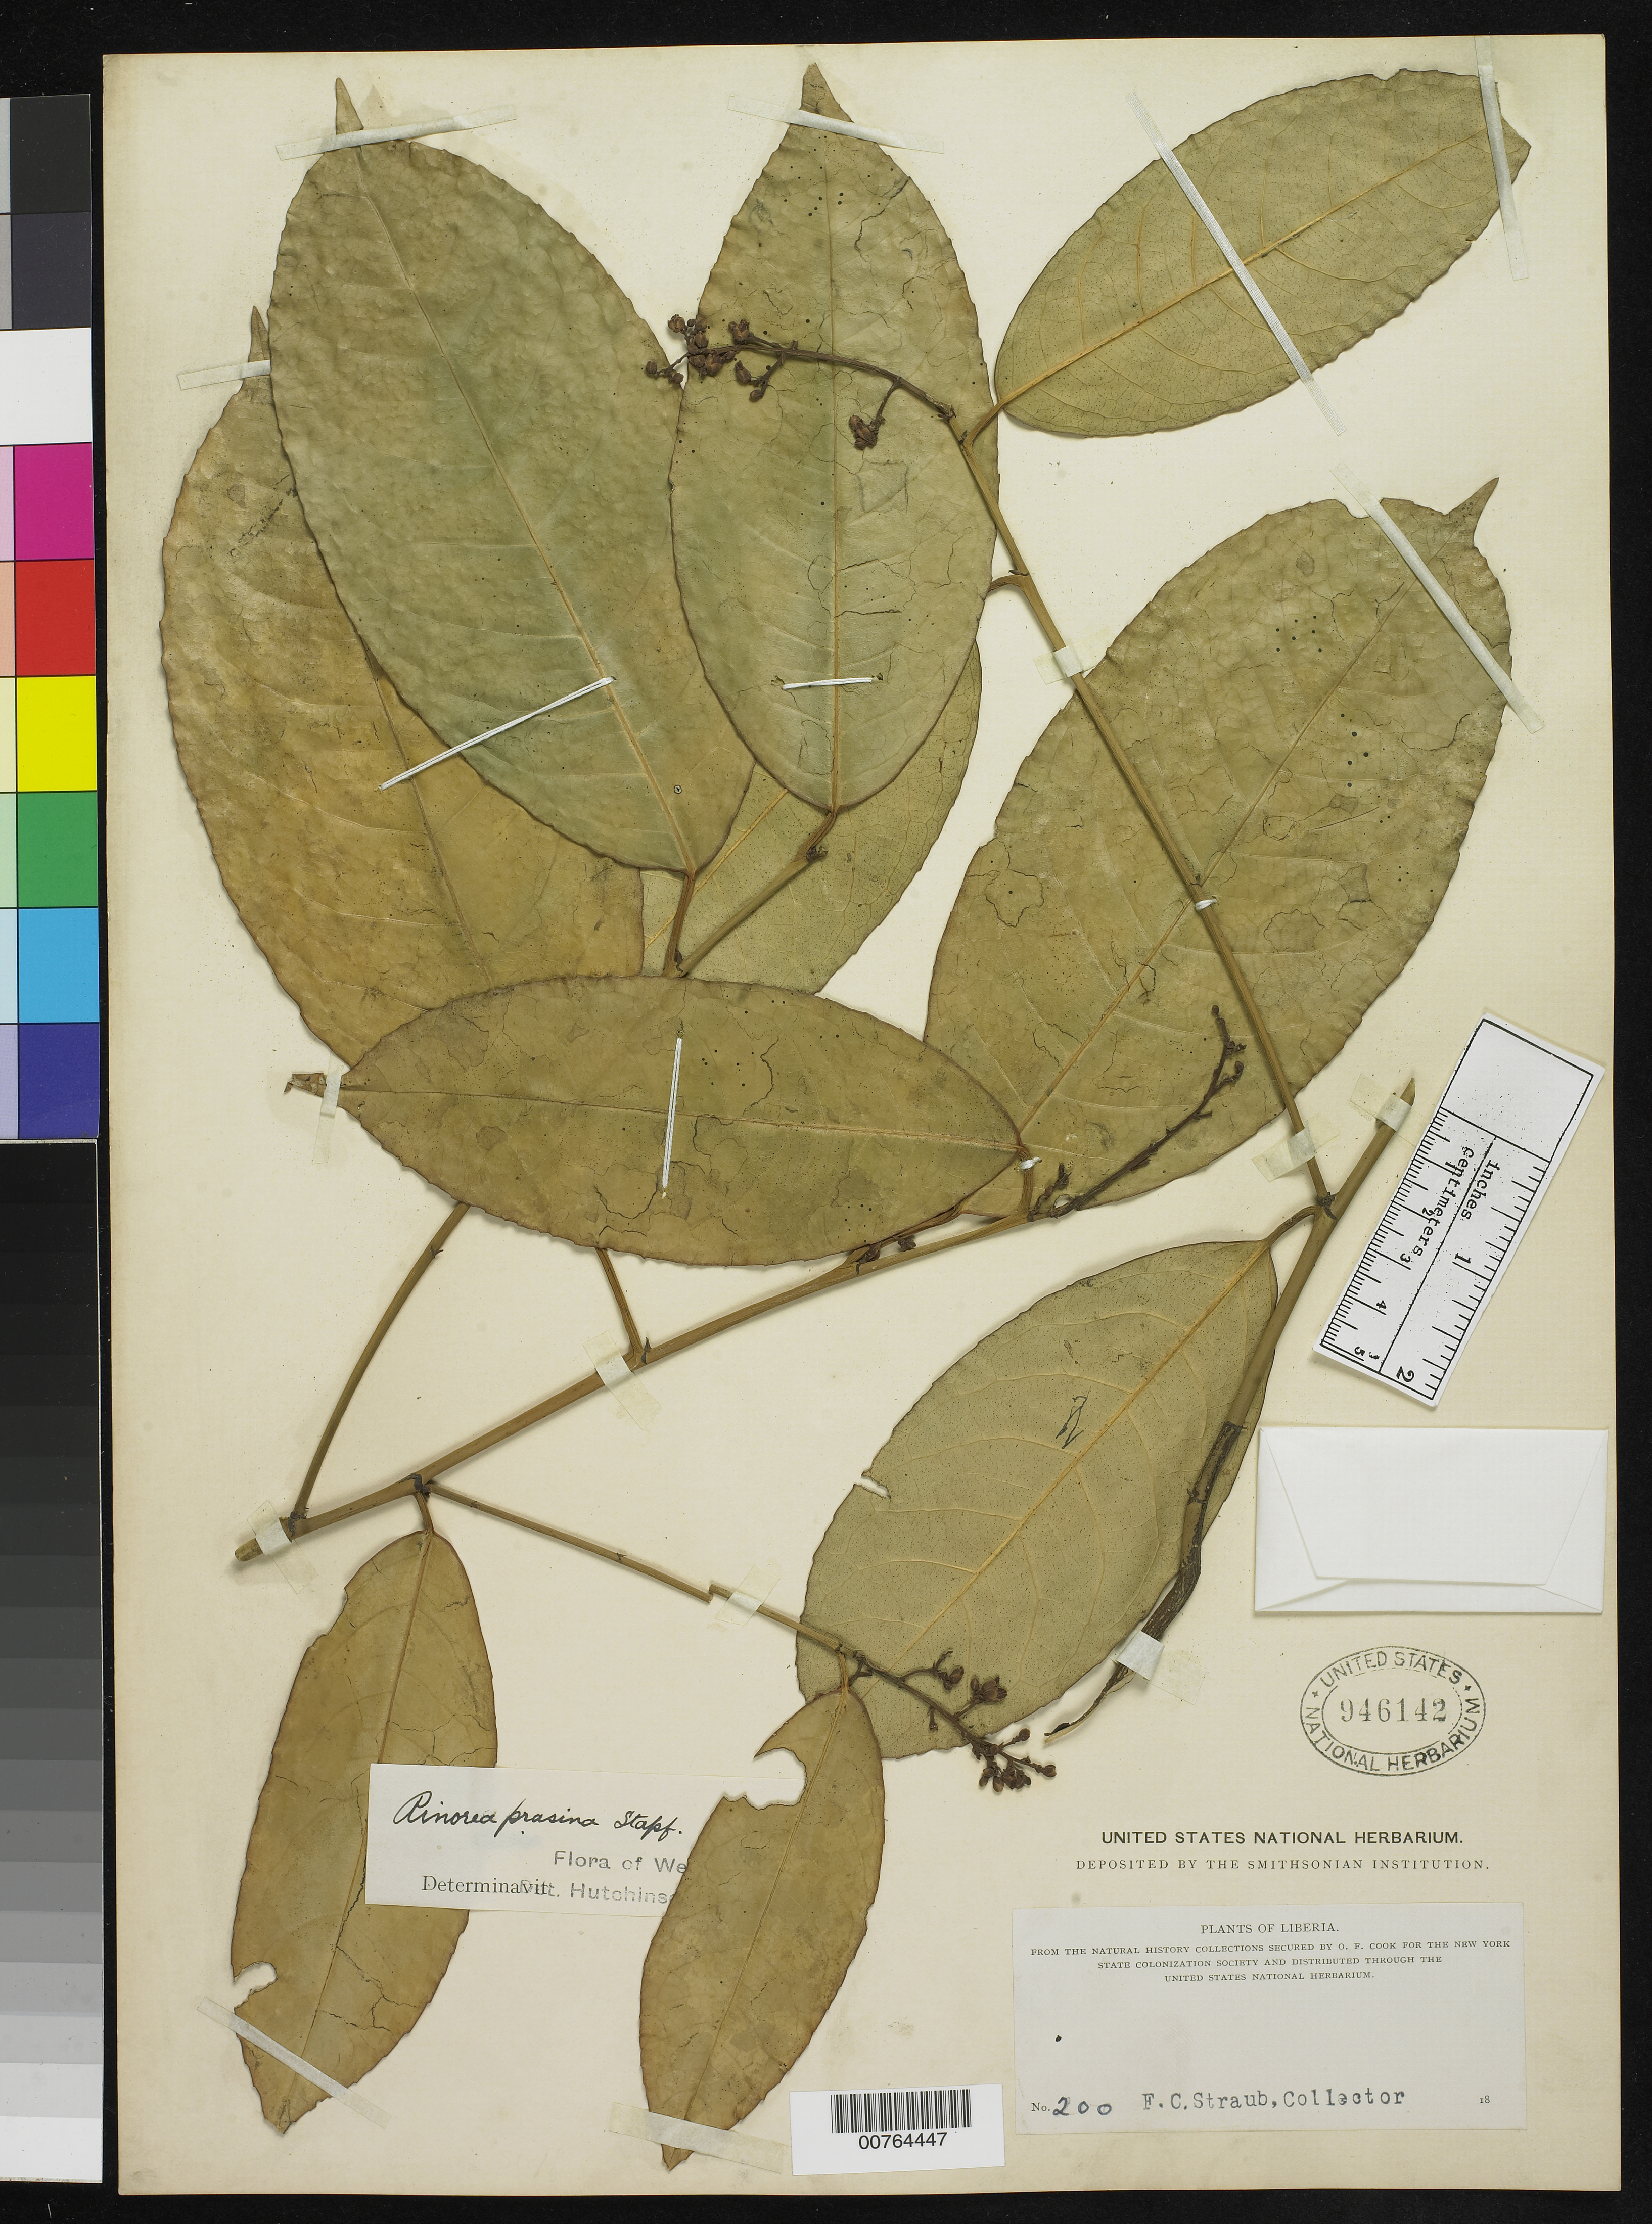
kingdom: Plantae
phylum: Tracheophyta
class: Magnoliopsida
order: Malpighiales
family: Violaceae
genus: Rinorea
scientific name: Rinorea prasina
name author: Stapf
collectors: F. Straub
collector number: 200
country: Liberia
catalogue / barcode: US 946142